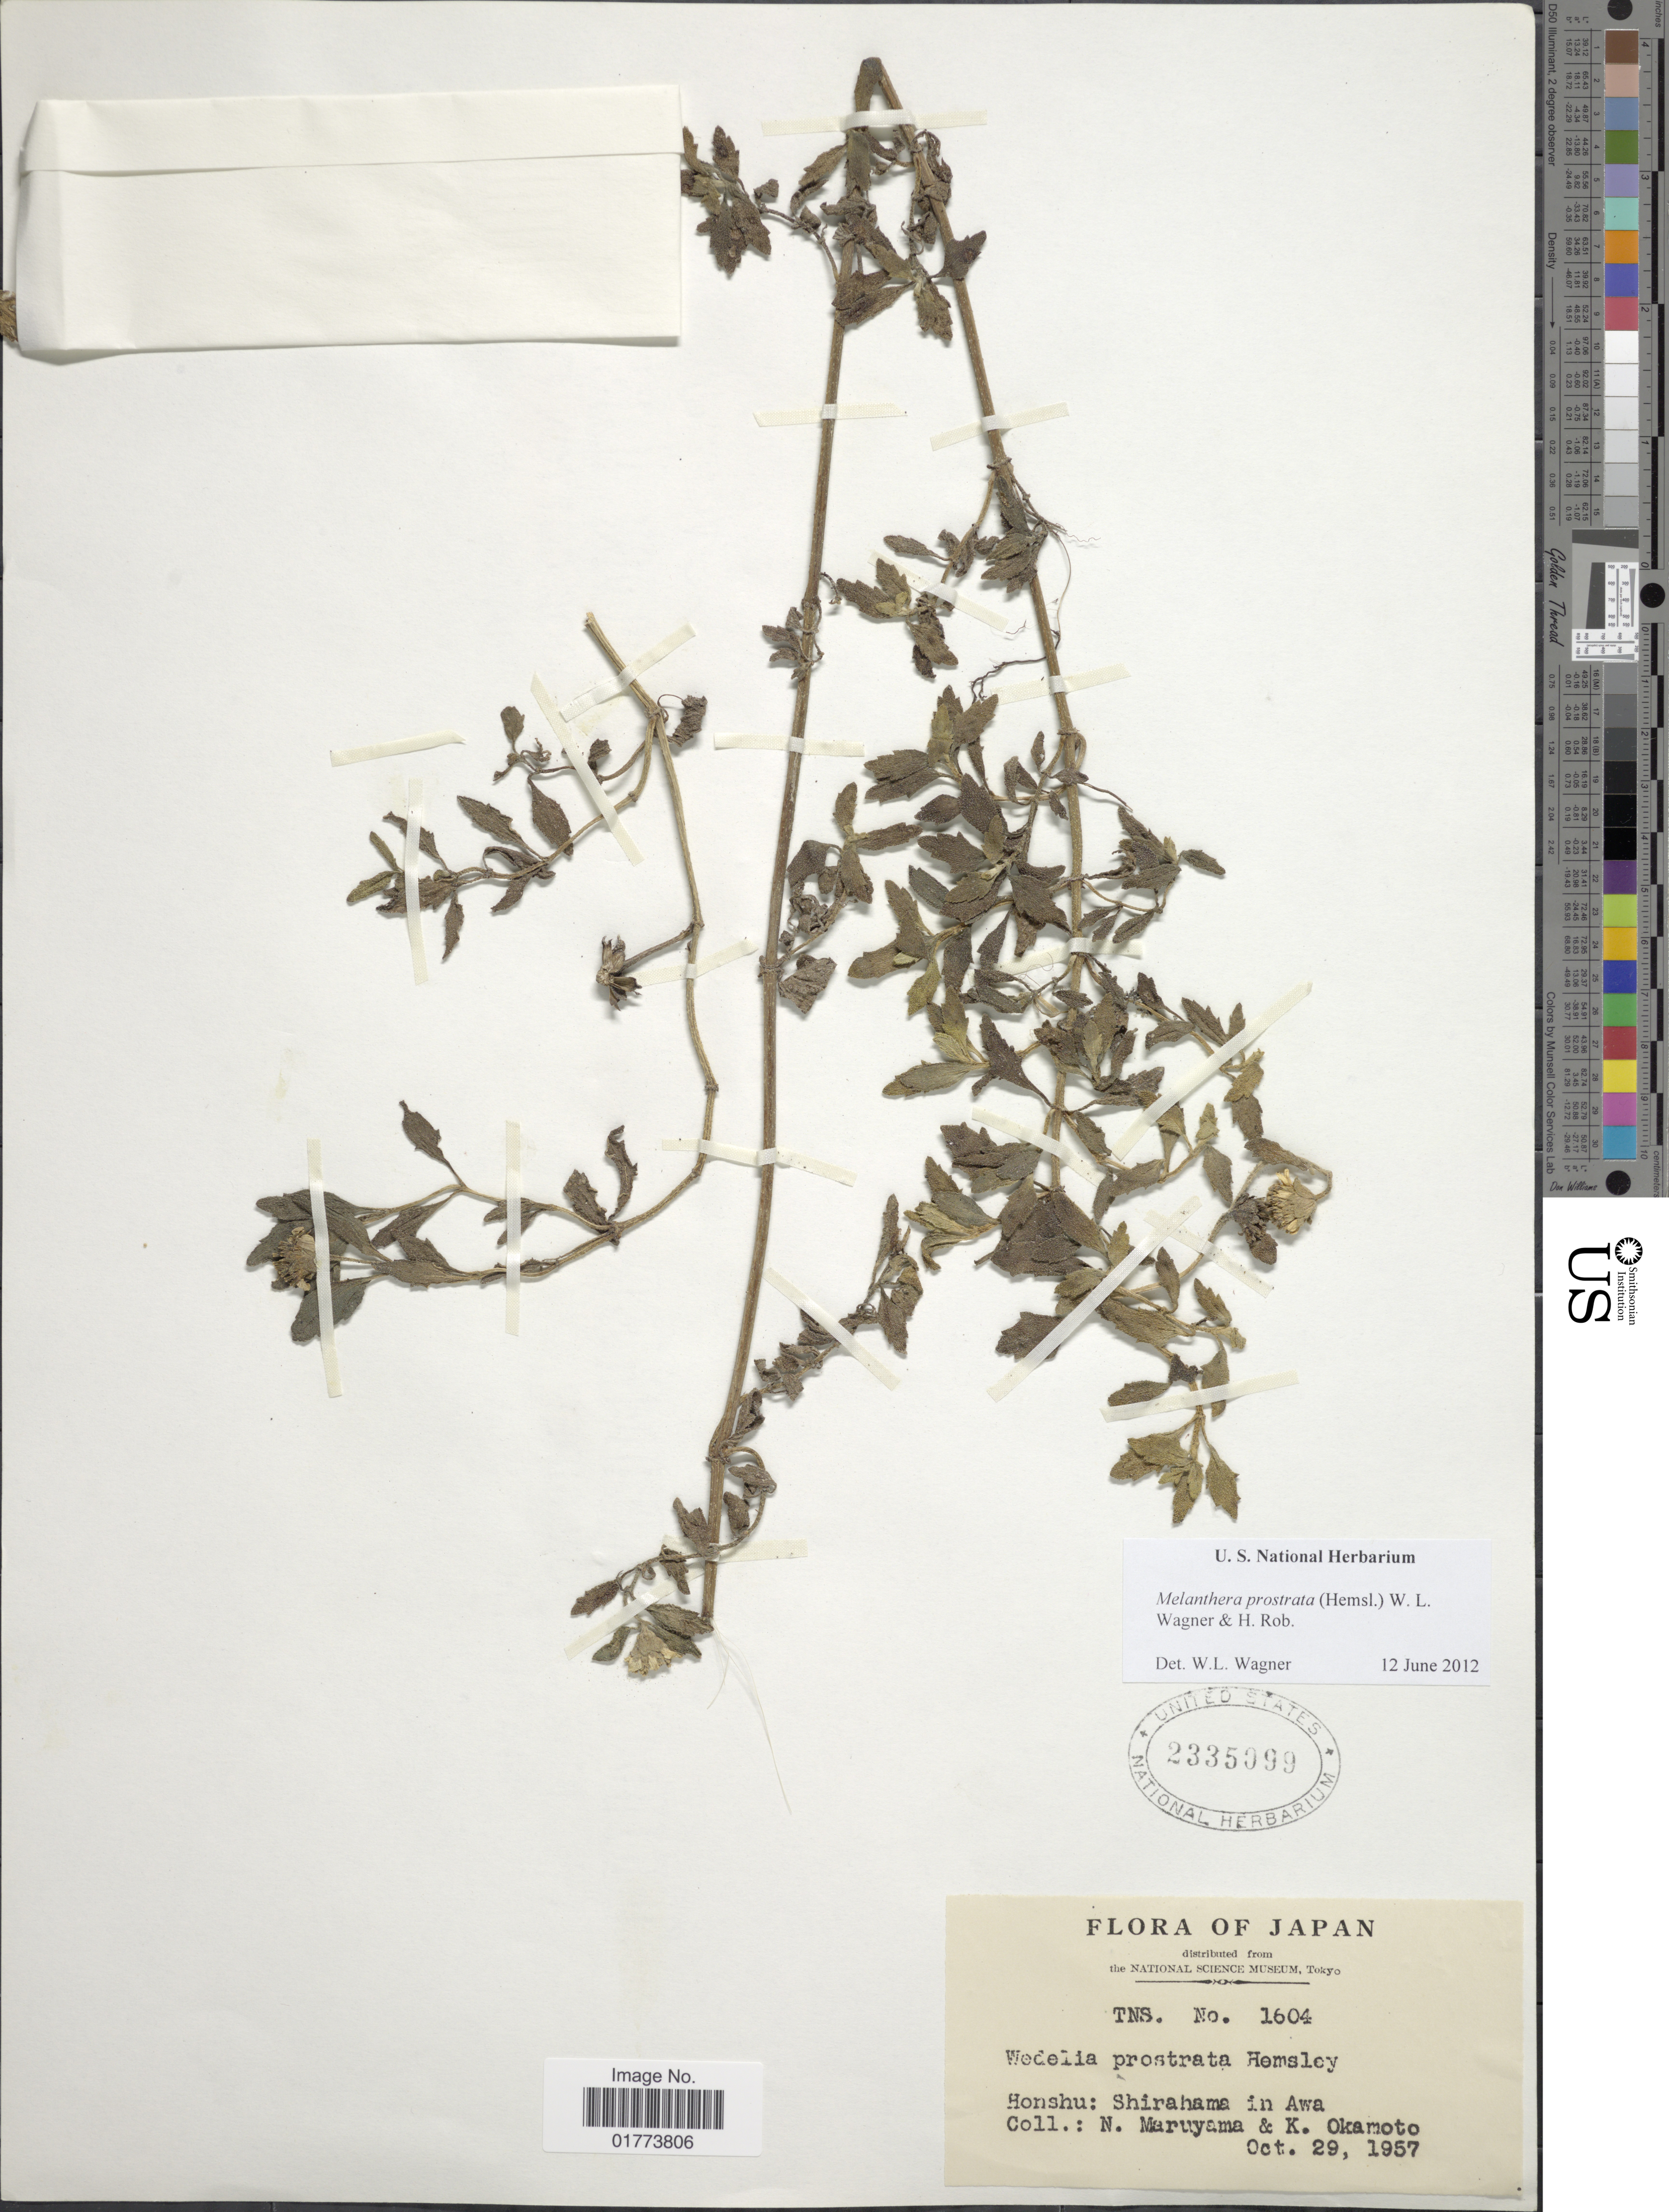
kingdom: Plantae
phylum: Tracheophyta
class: Magnoliopsida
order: Asterales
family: Asteraceae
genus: Melanthera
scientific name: Melanthera prostrata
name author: (Hemsl.) W.L. Wagner & H. Rob.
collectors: N. Maruyama & K. Okamoto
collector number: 1604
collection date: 1957-10-29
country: Japan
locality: Honshu: Shirahama in Awa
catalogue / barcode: US 2335099